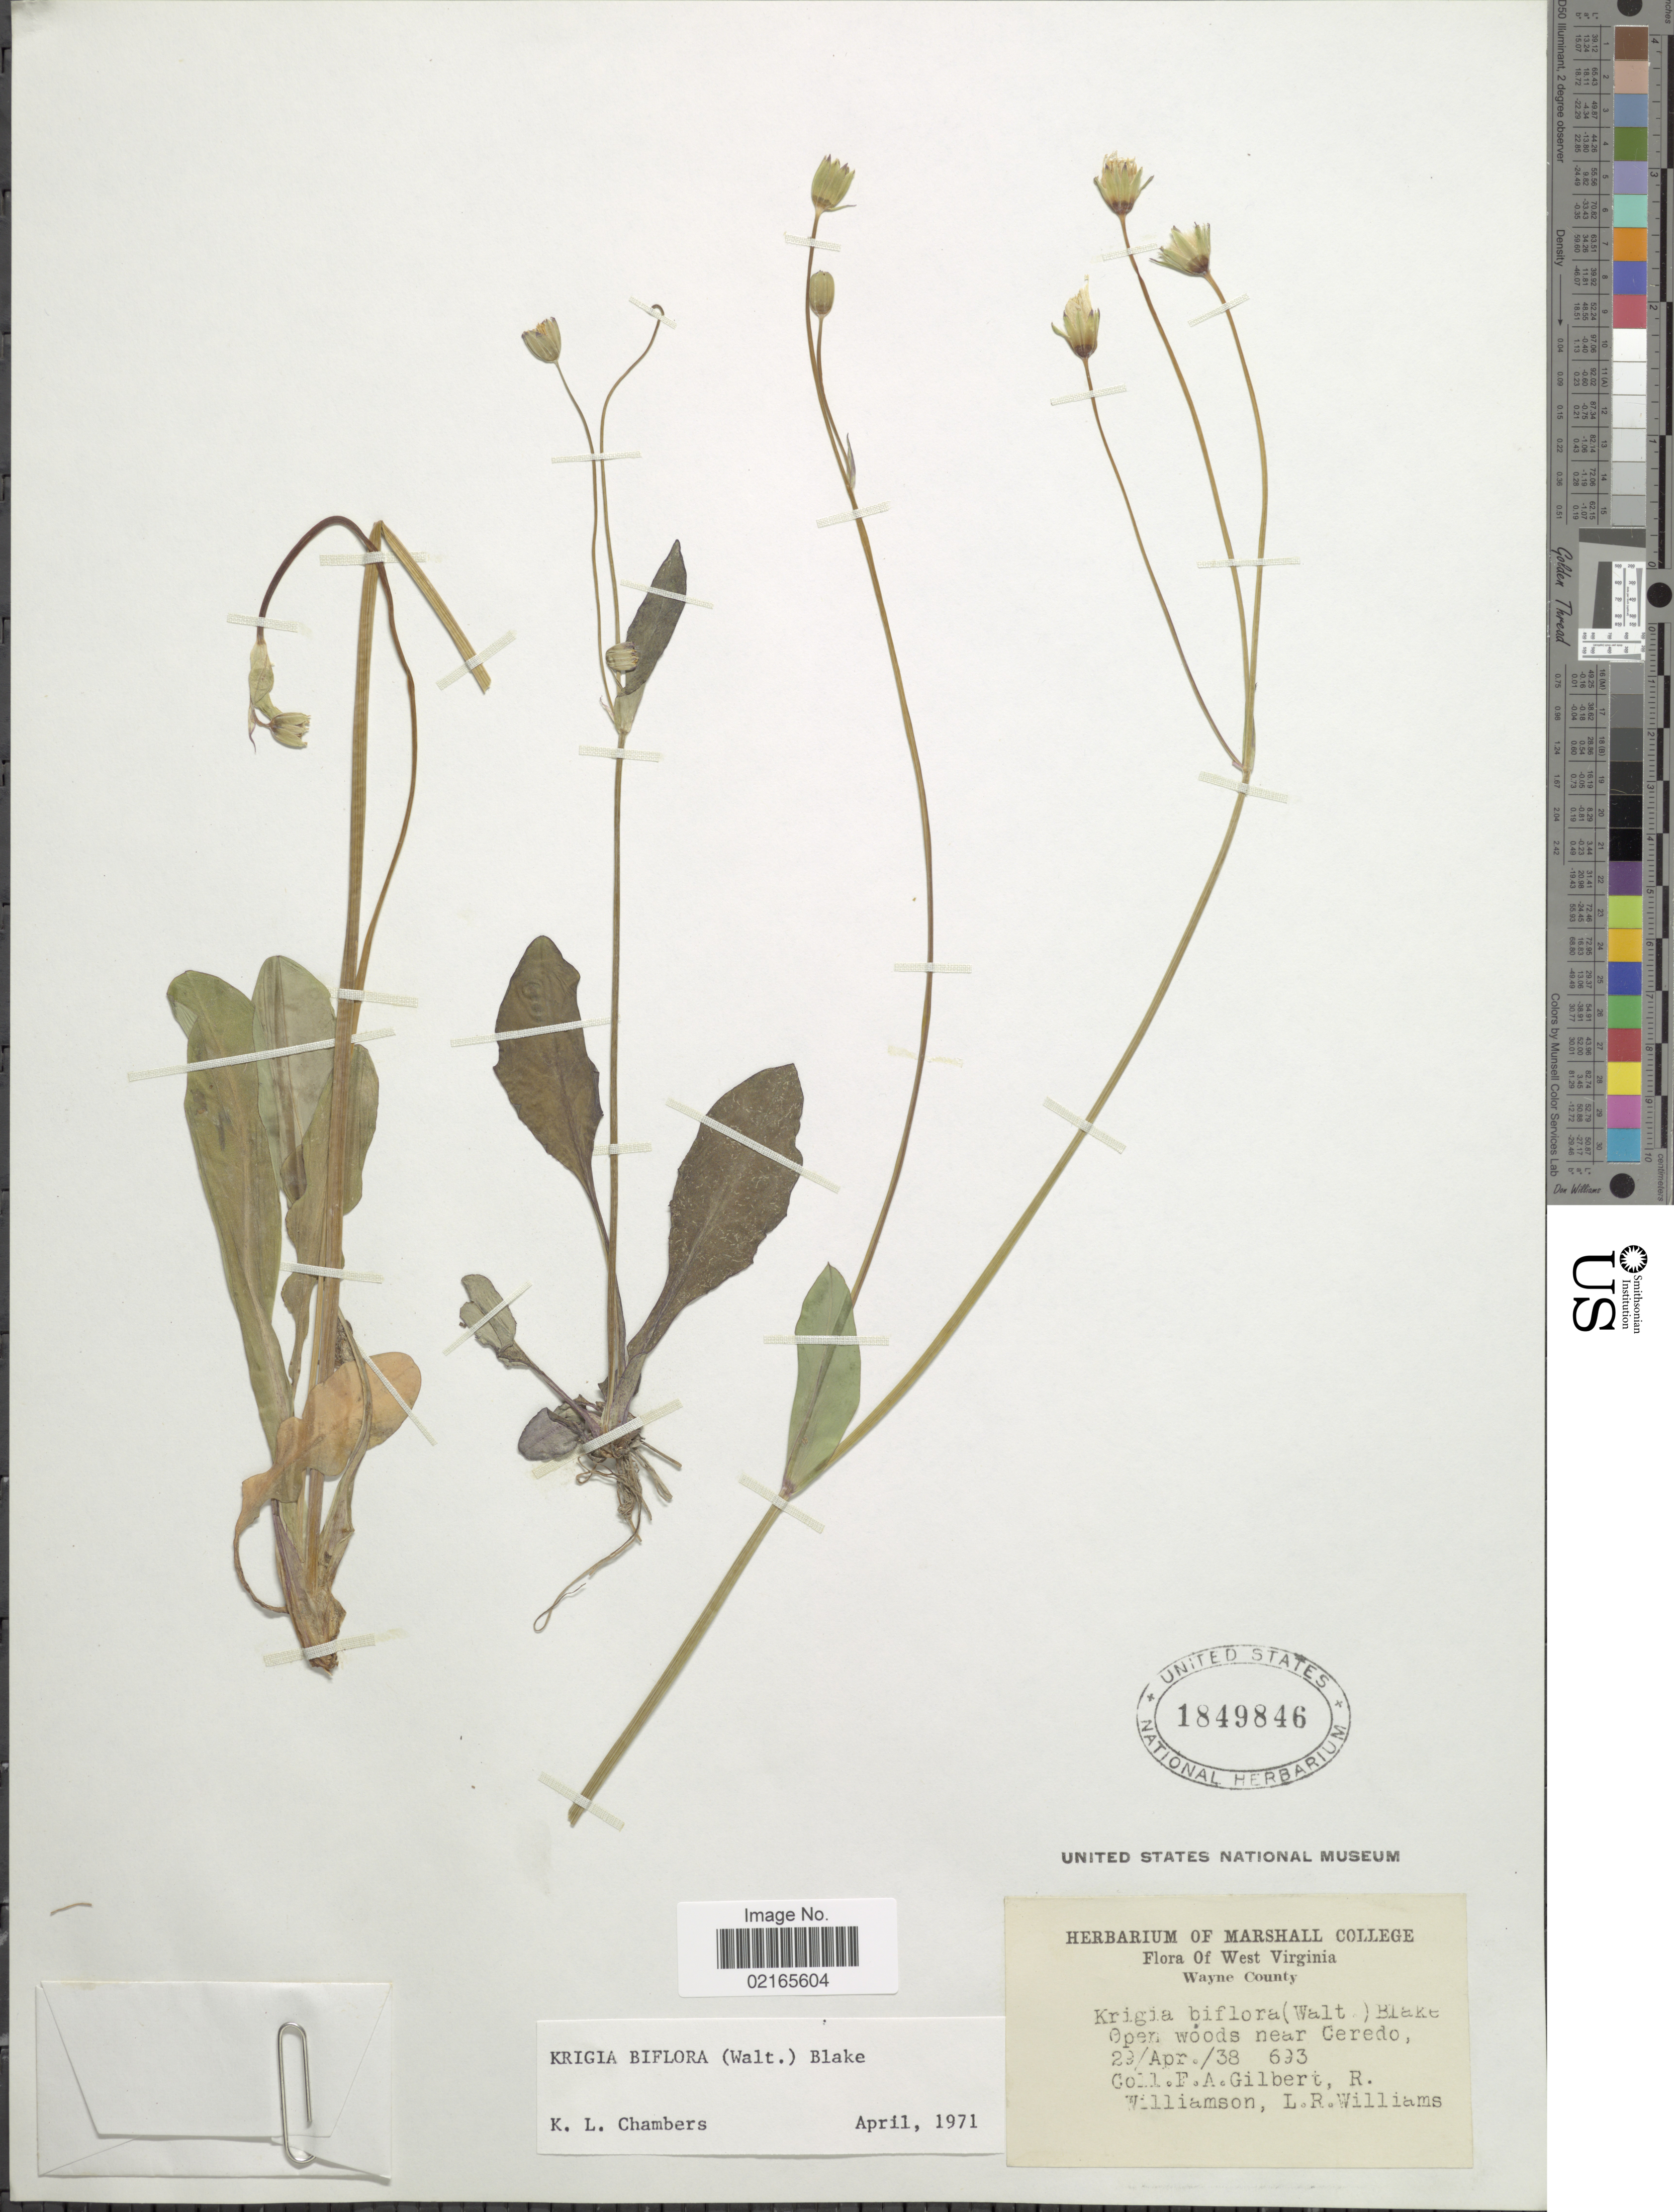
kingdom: Plantae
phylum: Tracheophyta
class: Magnoliopsida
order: Asterales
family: Asteraceae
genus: Krigia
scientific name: Krigia biflora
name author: (Walter) S.F. Blake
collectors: F. A. Gilbert, R. Williamson & L. Williams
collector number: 693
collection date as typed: Transcribed d/m/y: 29/4/38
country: United States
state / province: West Virginia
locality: open woods near Ceredo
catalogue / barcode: US 1849846